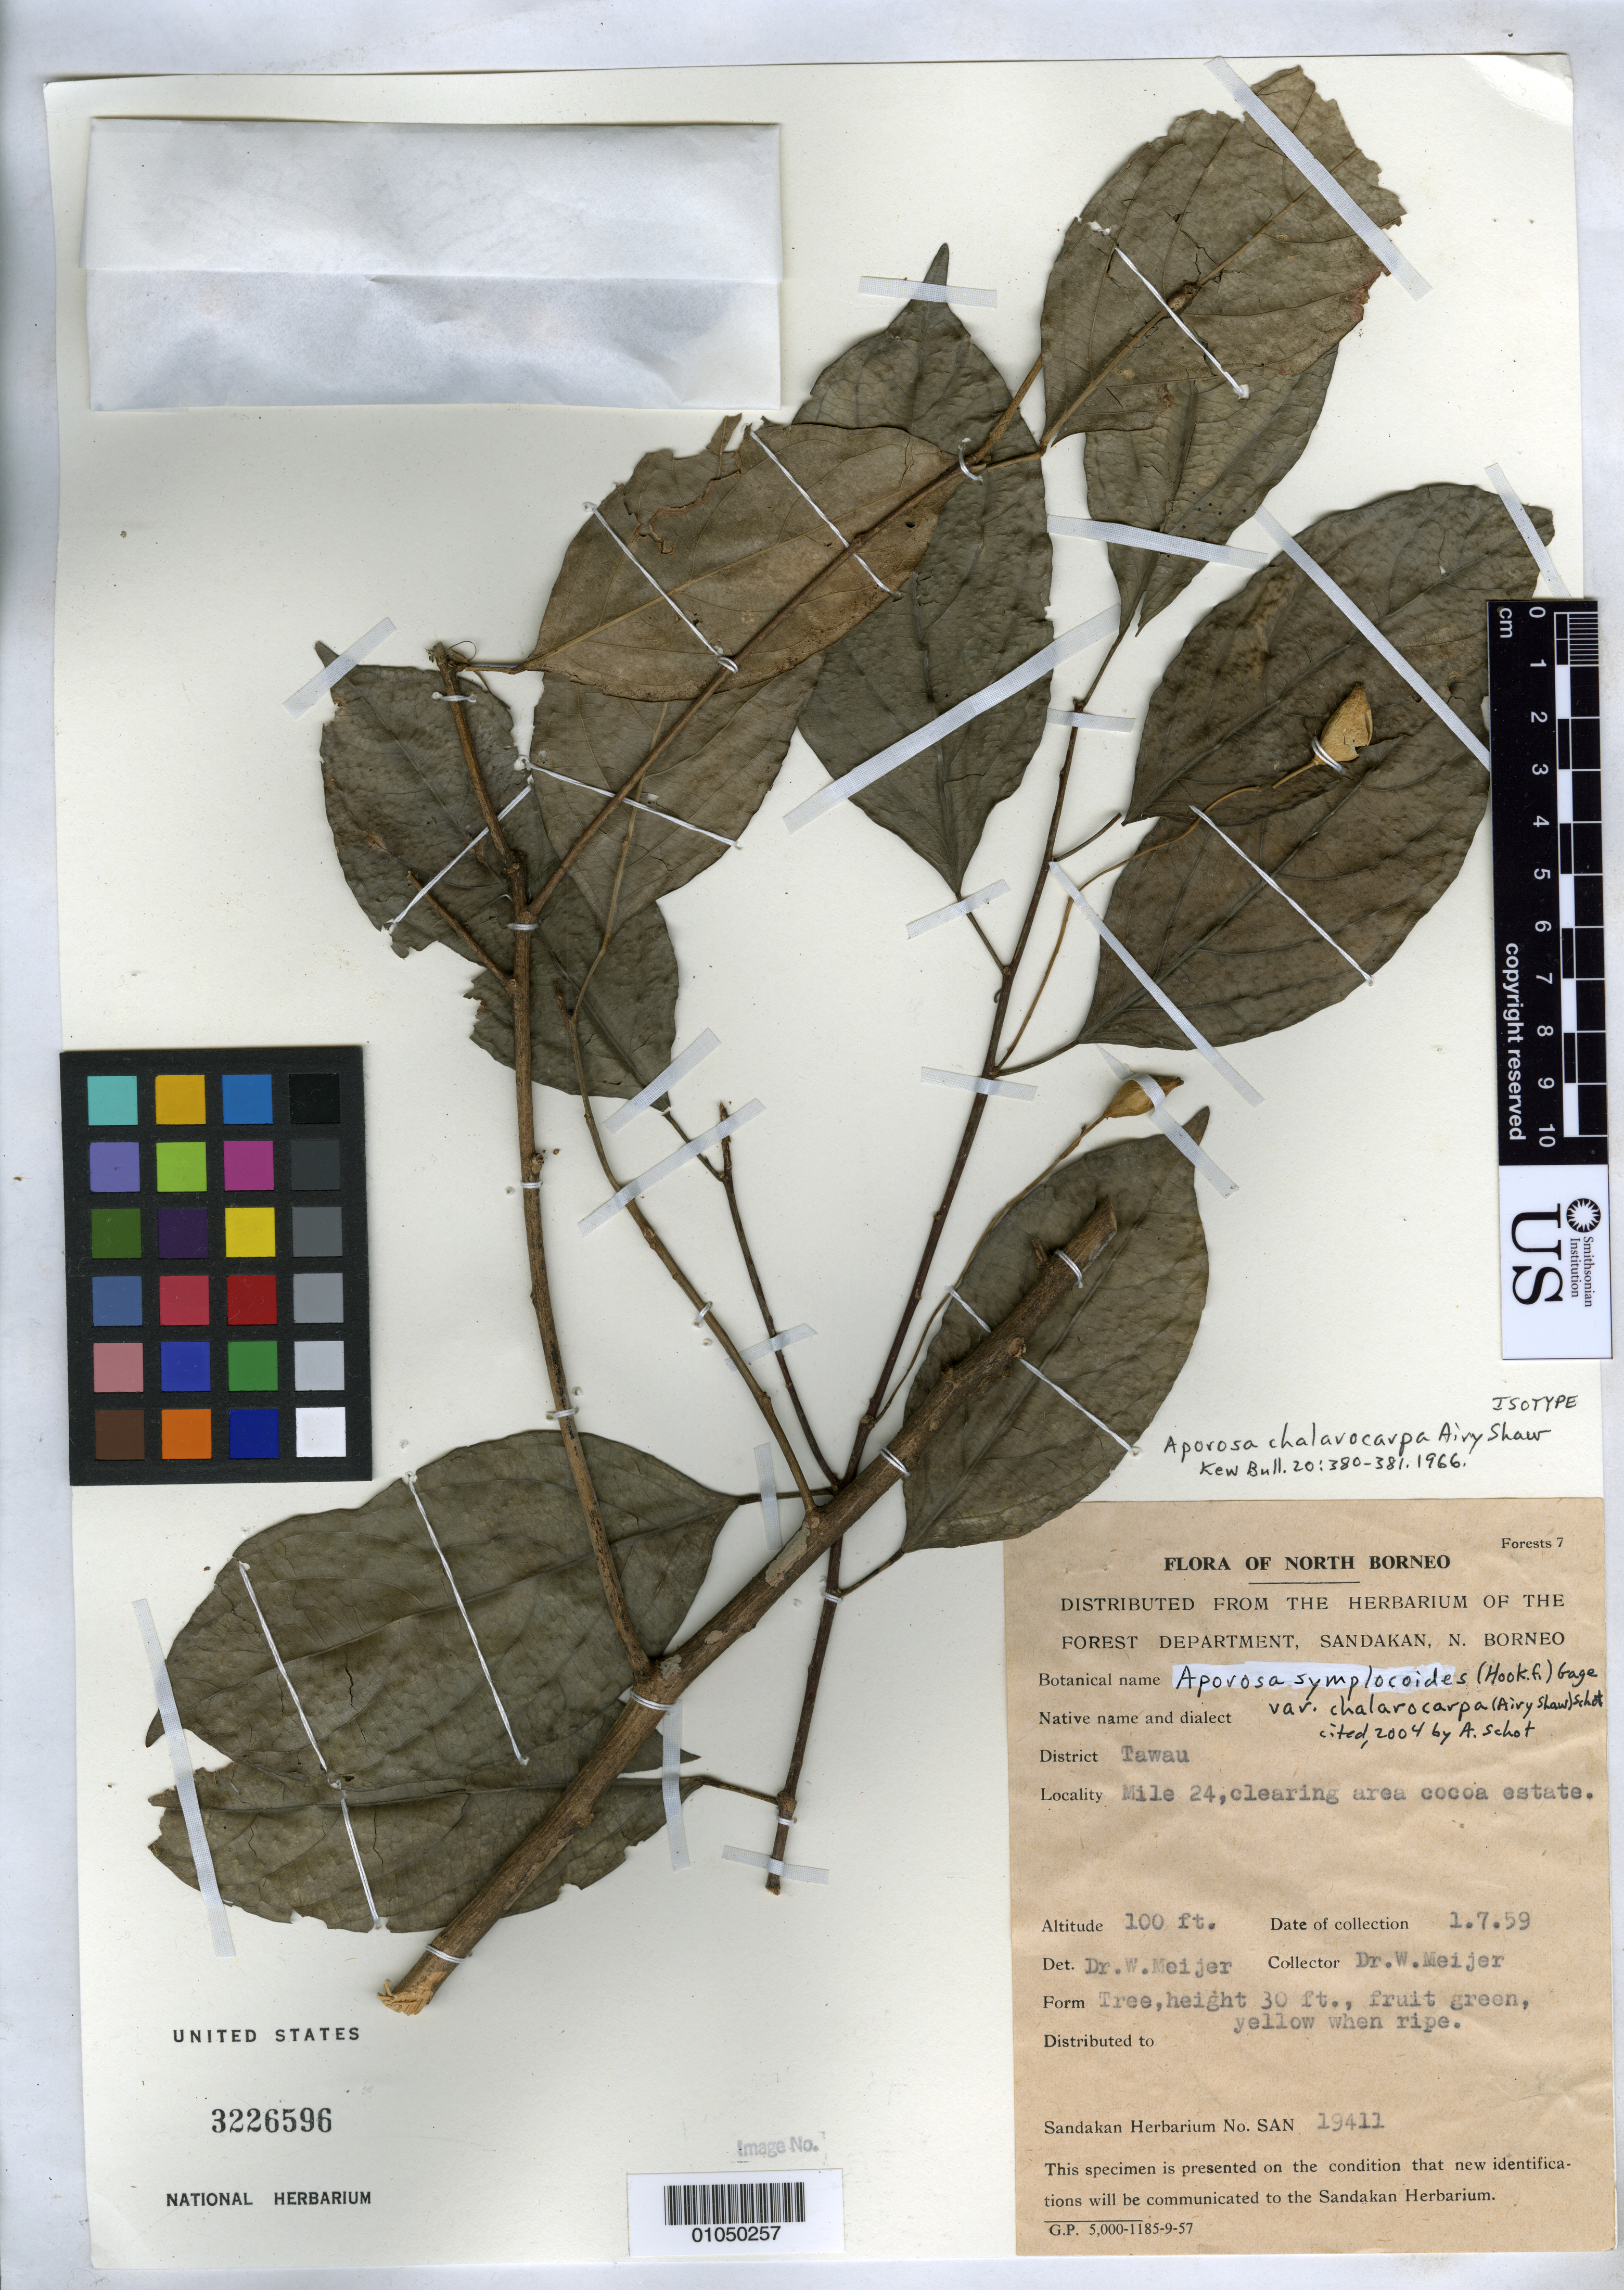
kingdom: Plantae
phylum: Tracheophyta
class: Magnoliopsida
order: Malpighiales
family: Phyllanthaceae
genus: Aporosa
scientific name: Aporosa chalarocarpa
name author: Airy Shaw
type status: Isotype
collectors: W. Meijer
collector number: SAN 19411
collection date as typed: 1.7.59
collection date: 1959-07-01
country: Malaysia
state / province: Sabah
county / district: Tawau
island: Borneo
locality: North Borneo, District Tawau, Mile 24, clearing area cocoa estate.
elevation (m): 30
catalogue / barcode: US 3226596